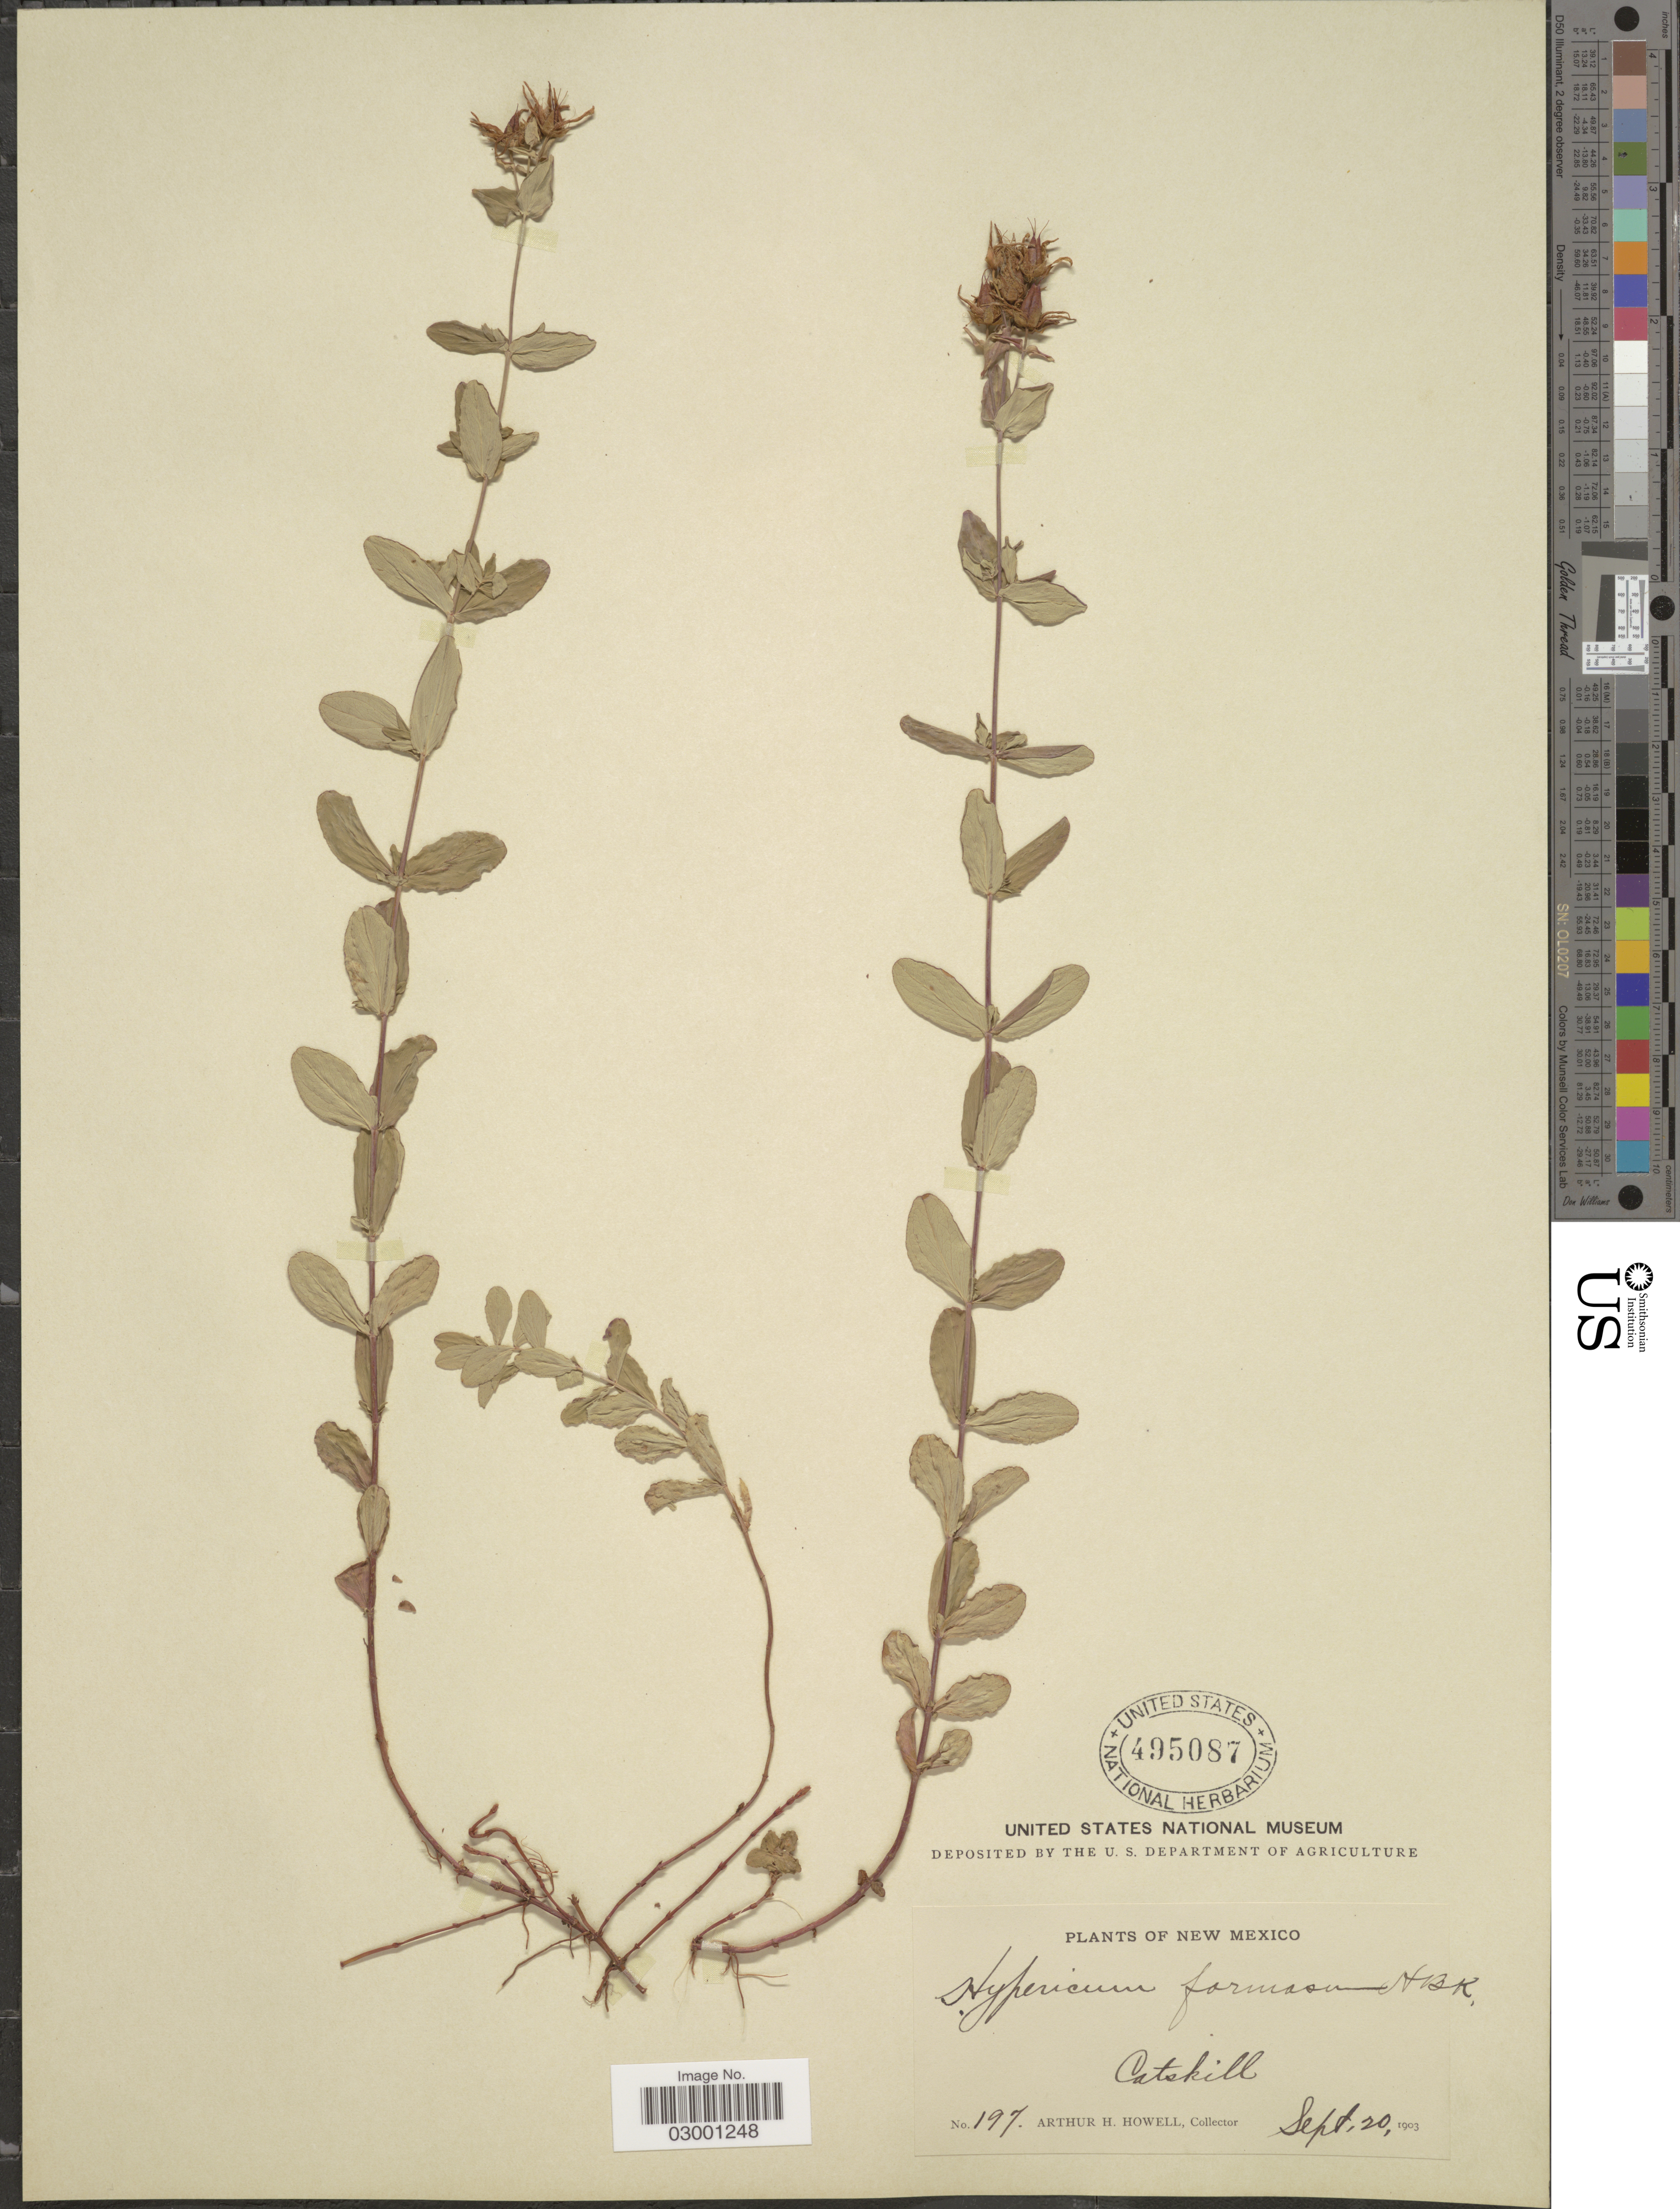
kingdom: Plantae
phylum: Tracheophyta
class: Magnoliopsida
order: Malpighiales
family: Hypericaceae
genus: Hypericum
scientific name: Hypericum formosum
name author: Kunth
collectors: A. Howell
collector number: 197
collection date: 1903-09-20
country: United States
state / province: New Mexico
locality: Catskill.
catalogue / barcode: US 495087